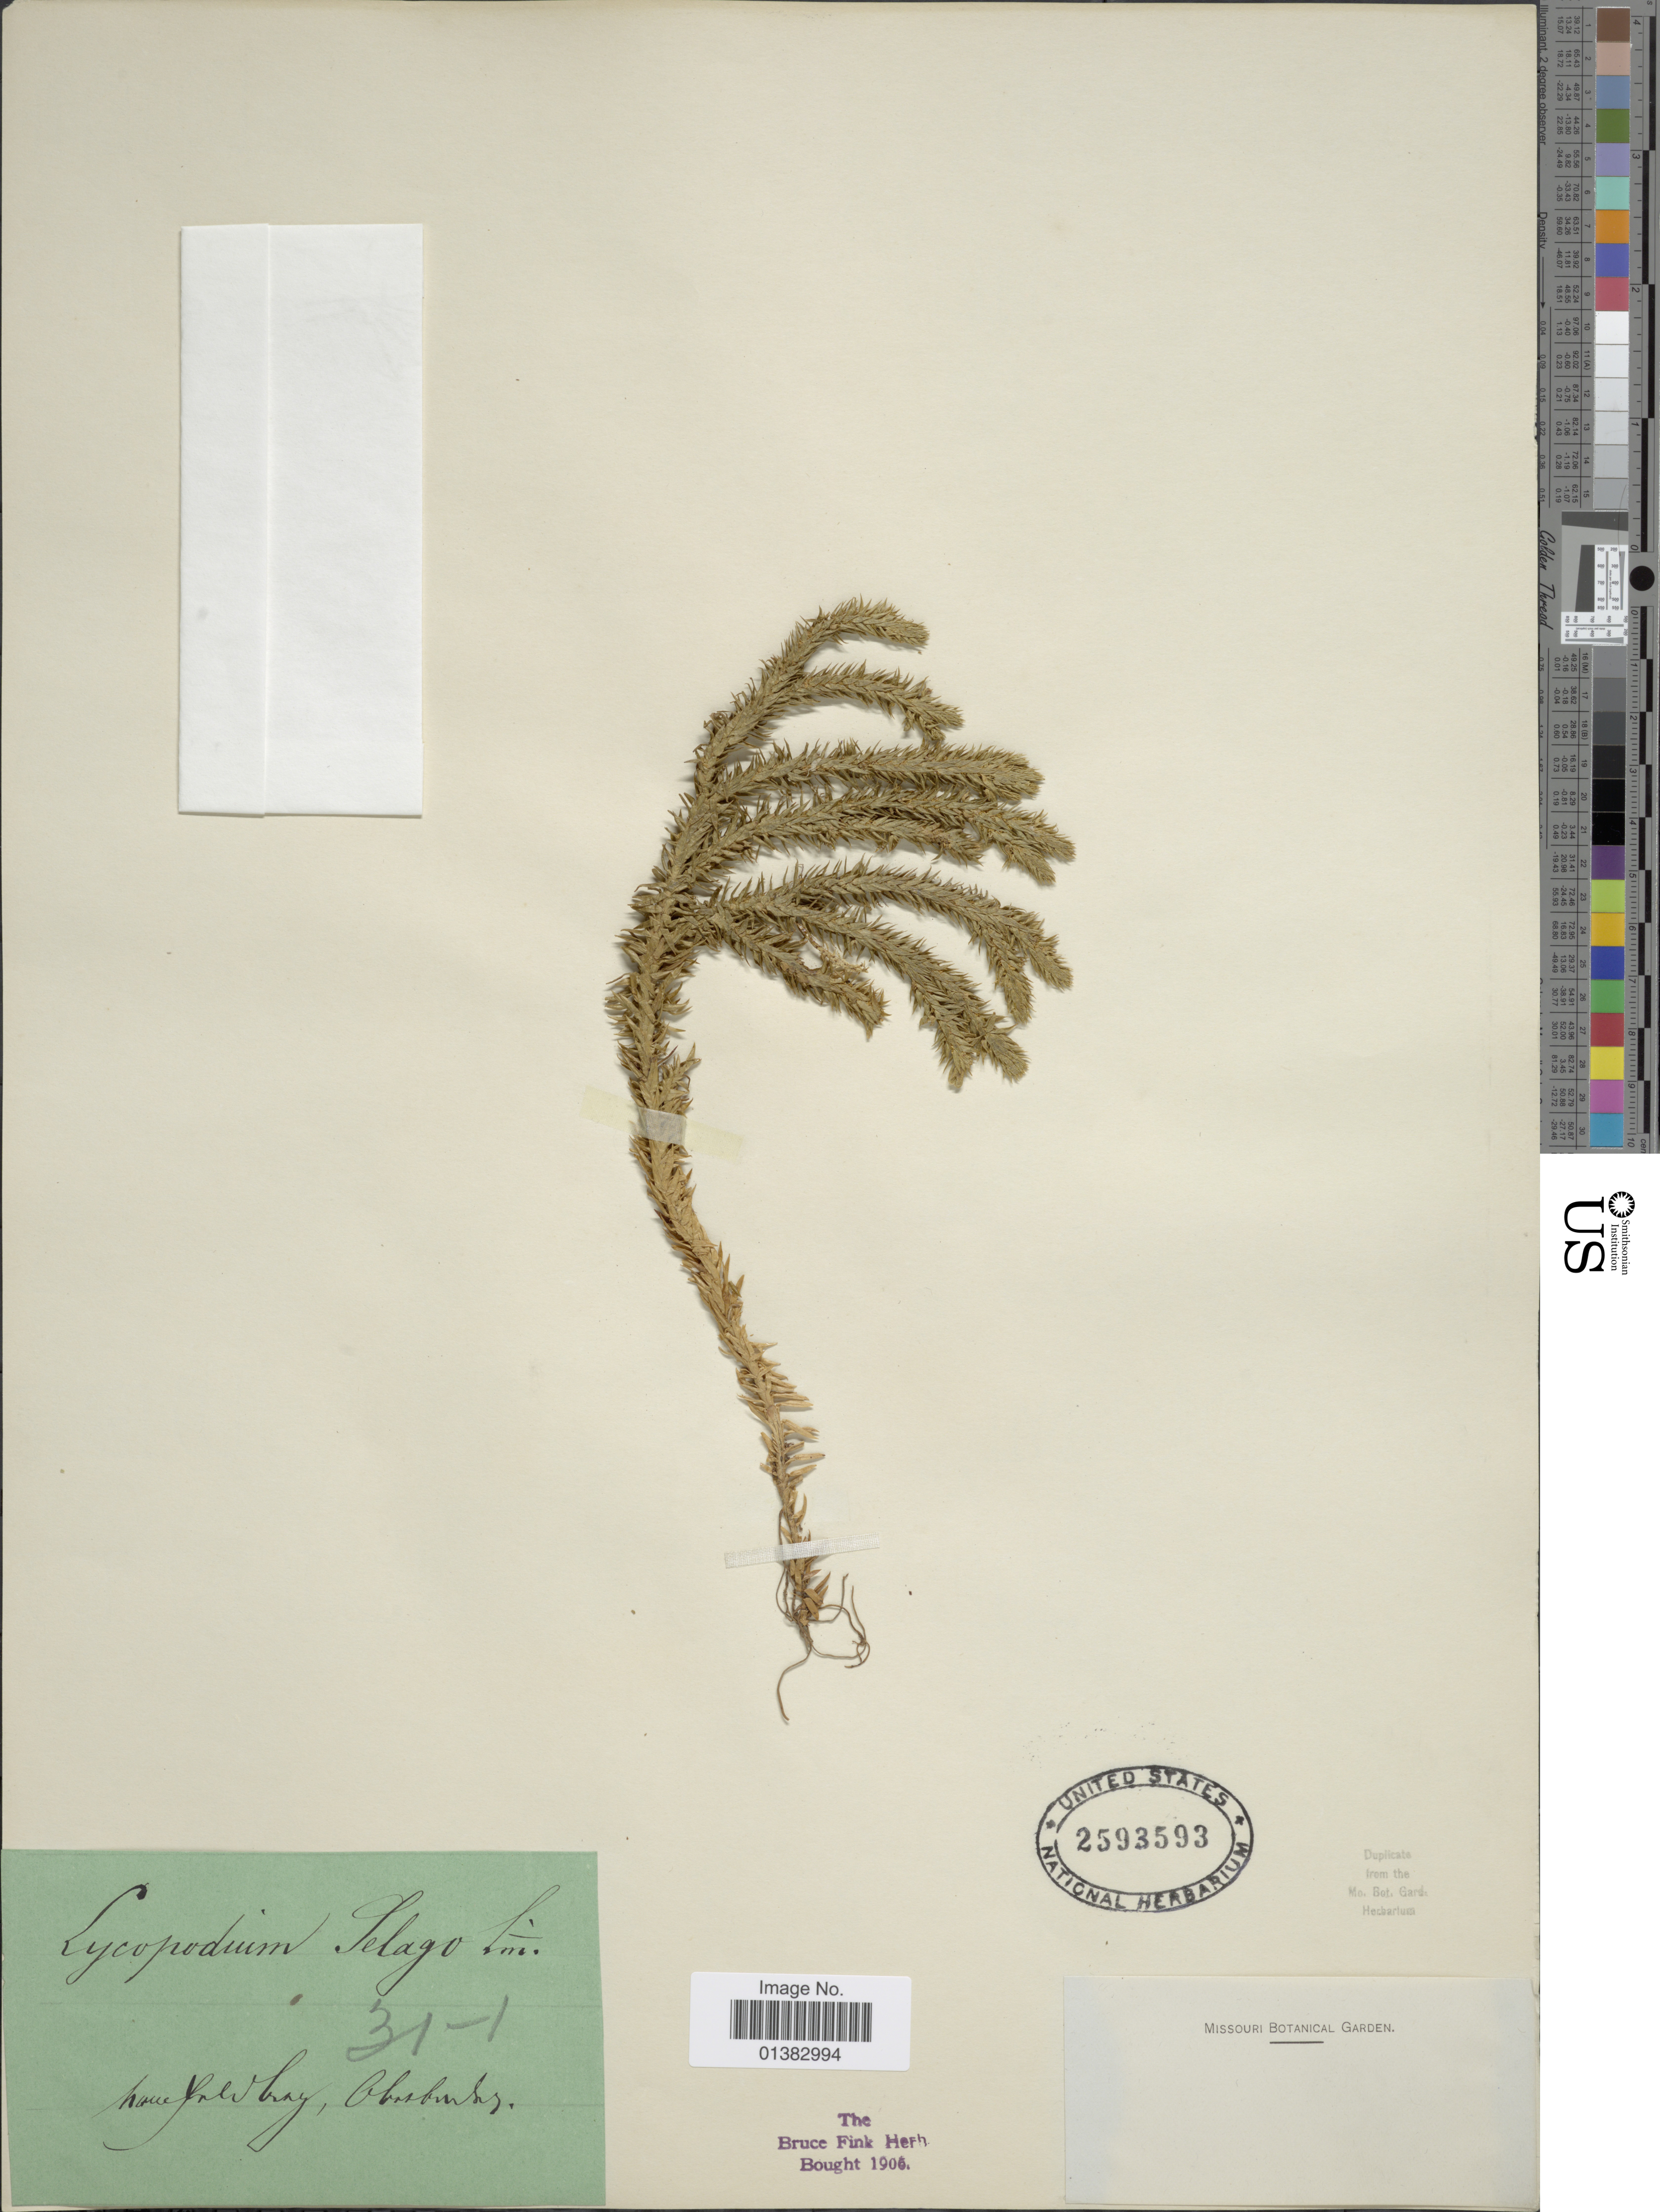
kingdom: Plantae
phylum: Tracheophyta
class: Lycopodiopsida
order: Lycopodiales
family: Lycopodiaceae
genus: Huperzia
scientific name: Huperzia selago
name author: (L.) Bernh. ex Schrank & Mart.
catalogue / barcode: US 2593593